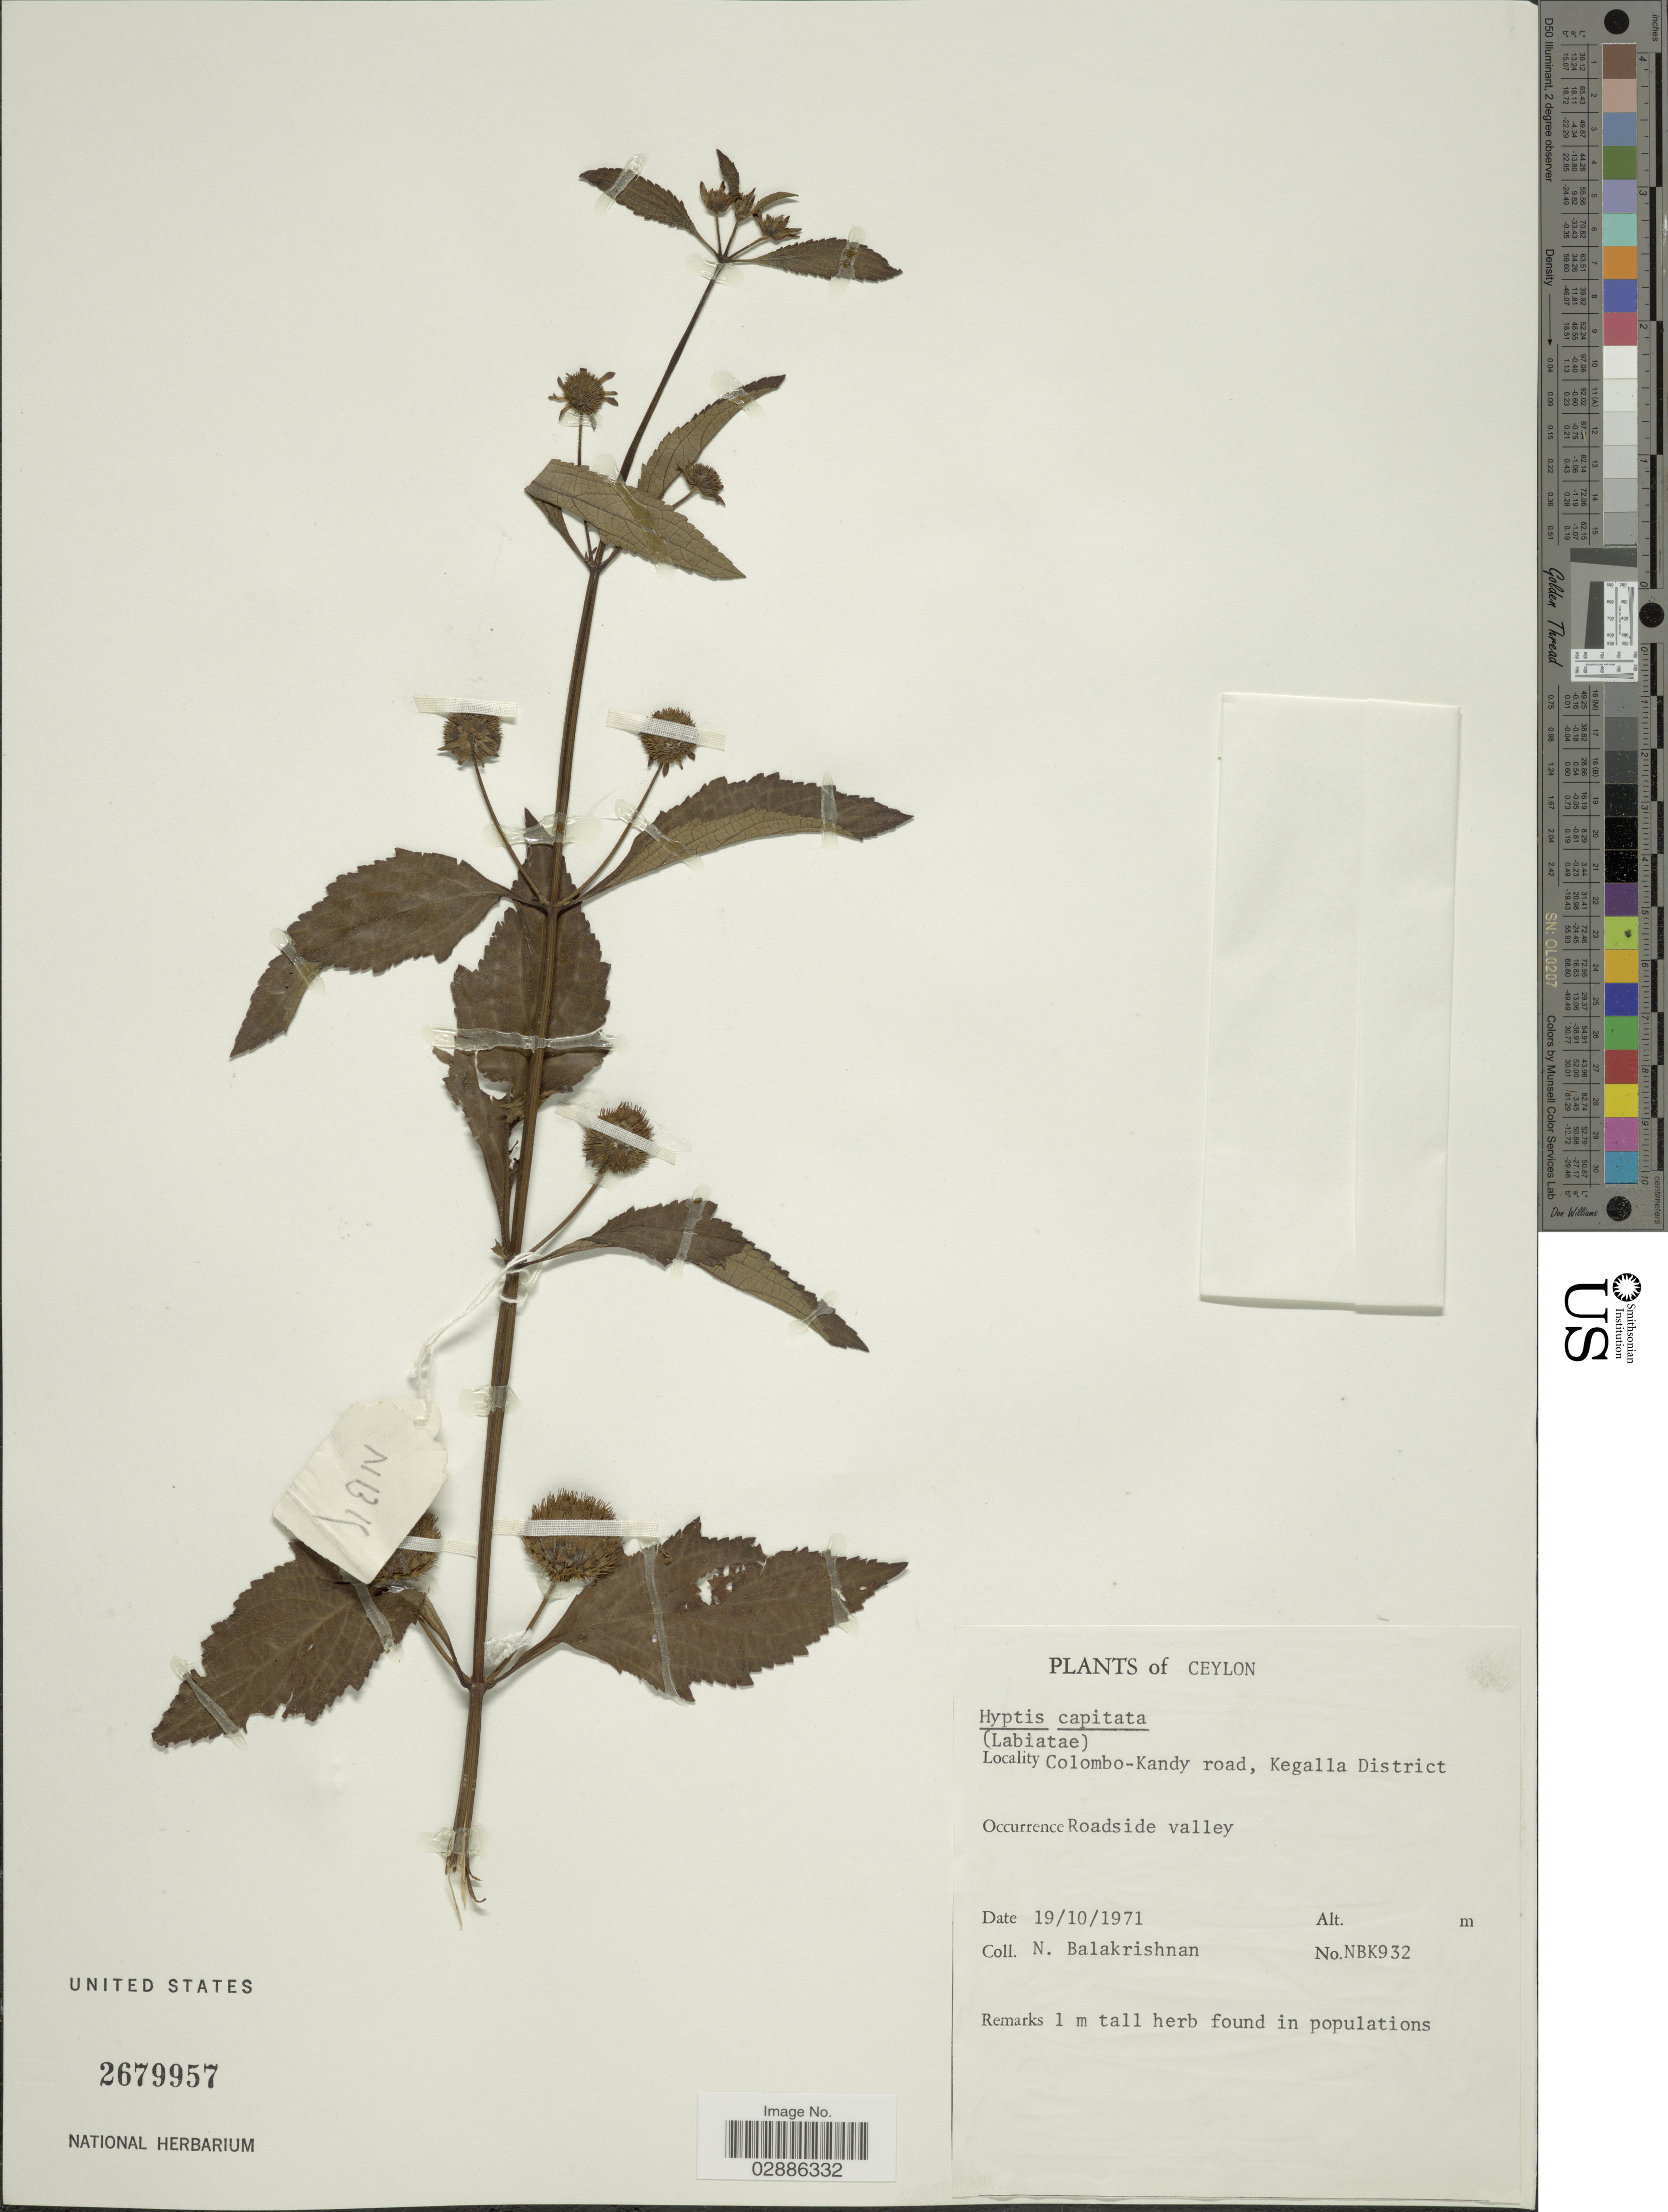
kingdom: Plantae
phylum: Tracheophyta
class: Magnoliopsida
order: Lamiales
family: Lamiaceae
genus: Hyptis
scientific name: Hyptis rhomboidea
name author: M. Martens & Galeotti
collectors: N. Balakrishnan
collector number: NBK932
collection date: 1971-10-19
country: Sri Lanka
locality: Ceylon, Colombo-Kandy road, Kegalla District, Roadside valley.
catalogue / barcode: US 2679957